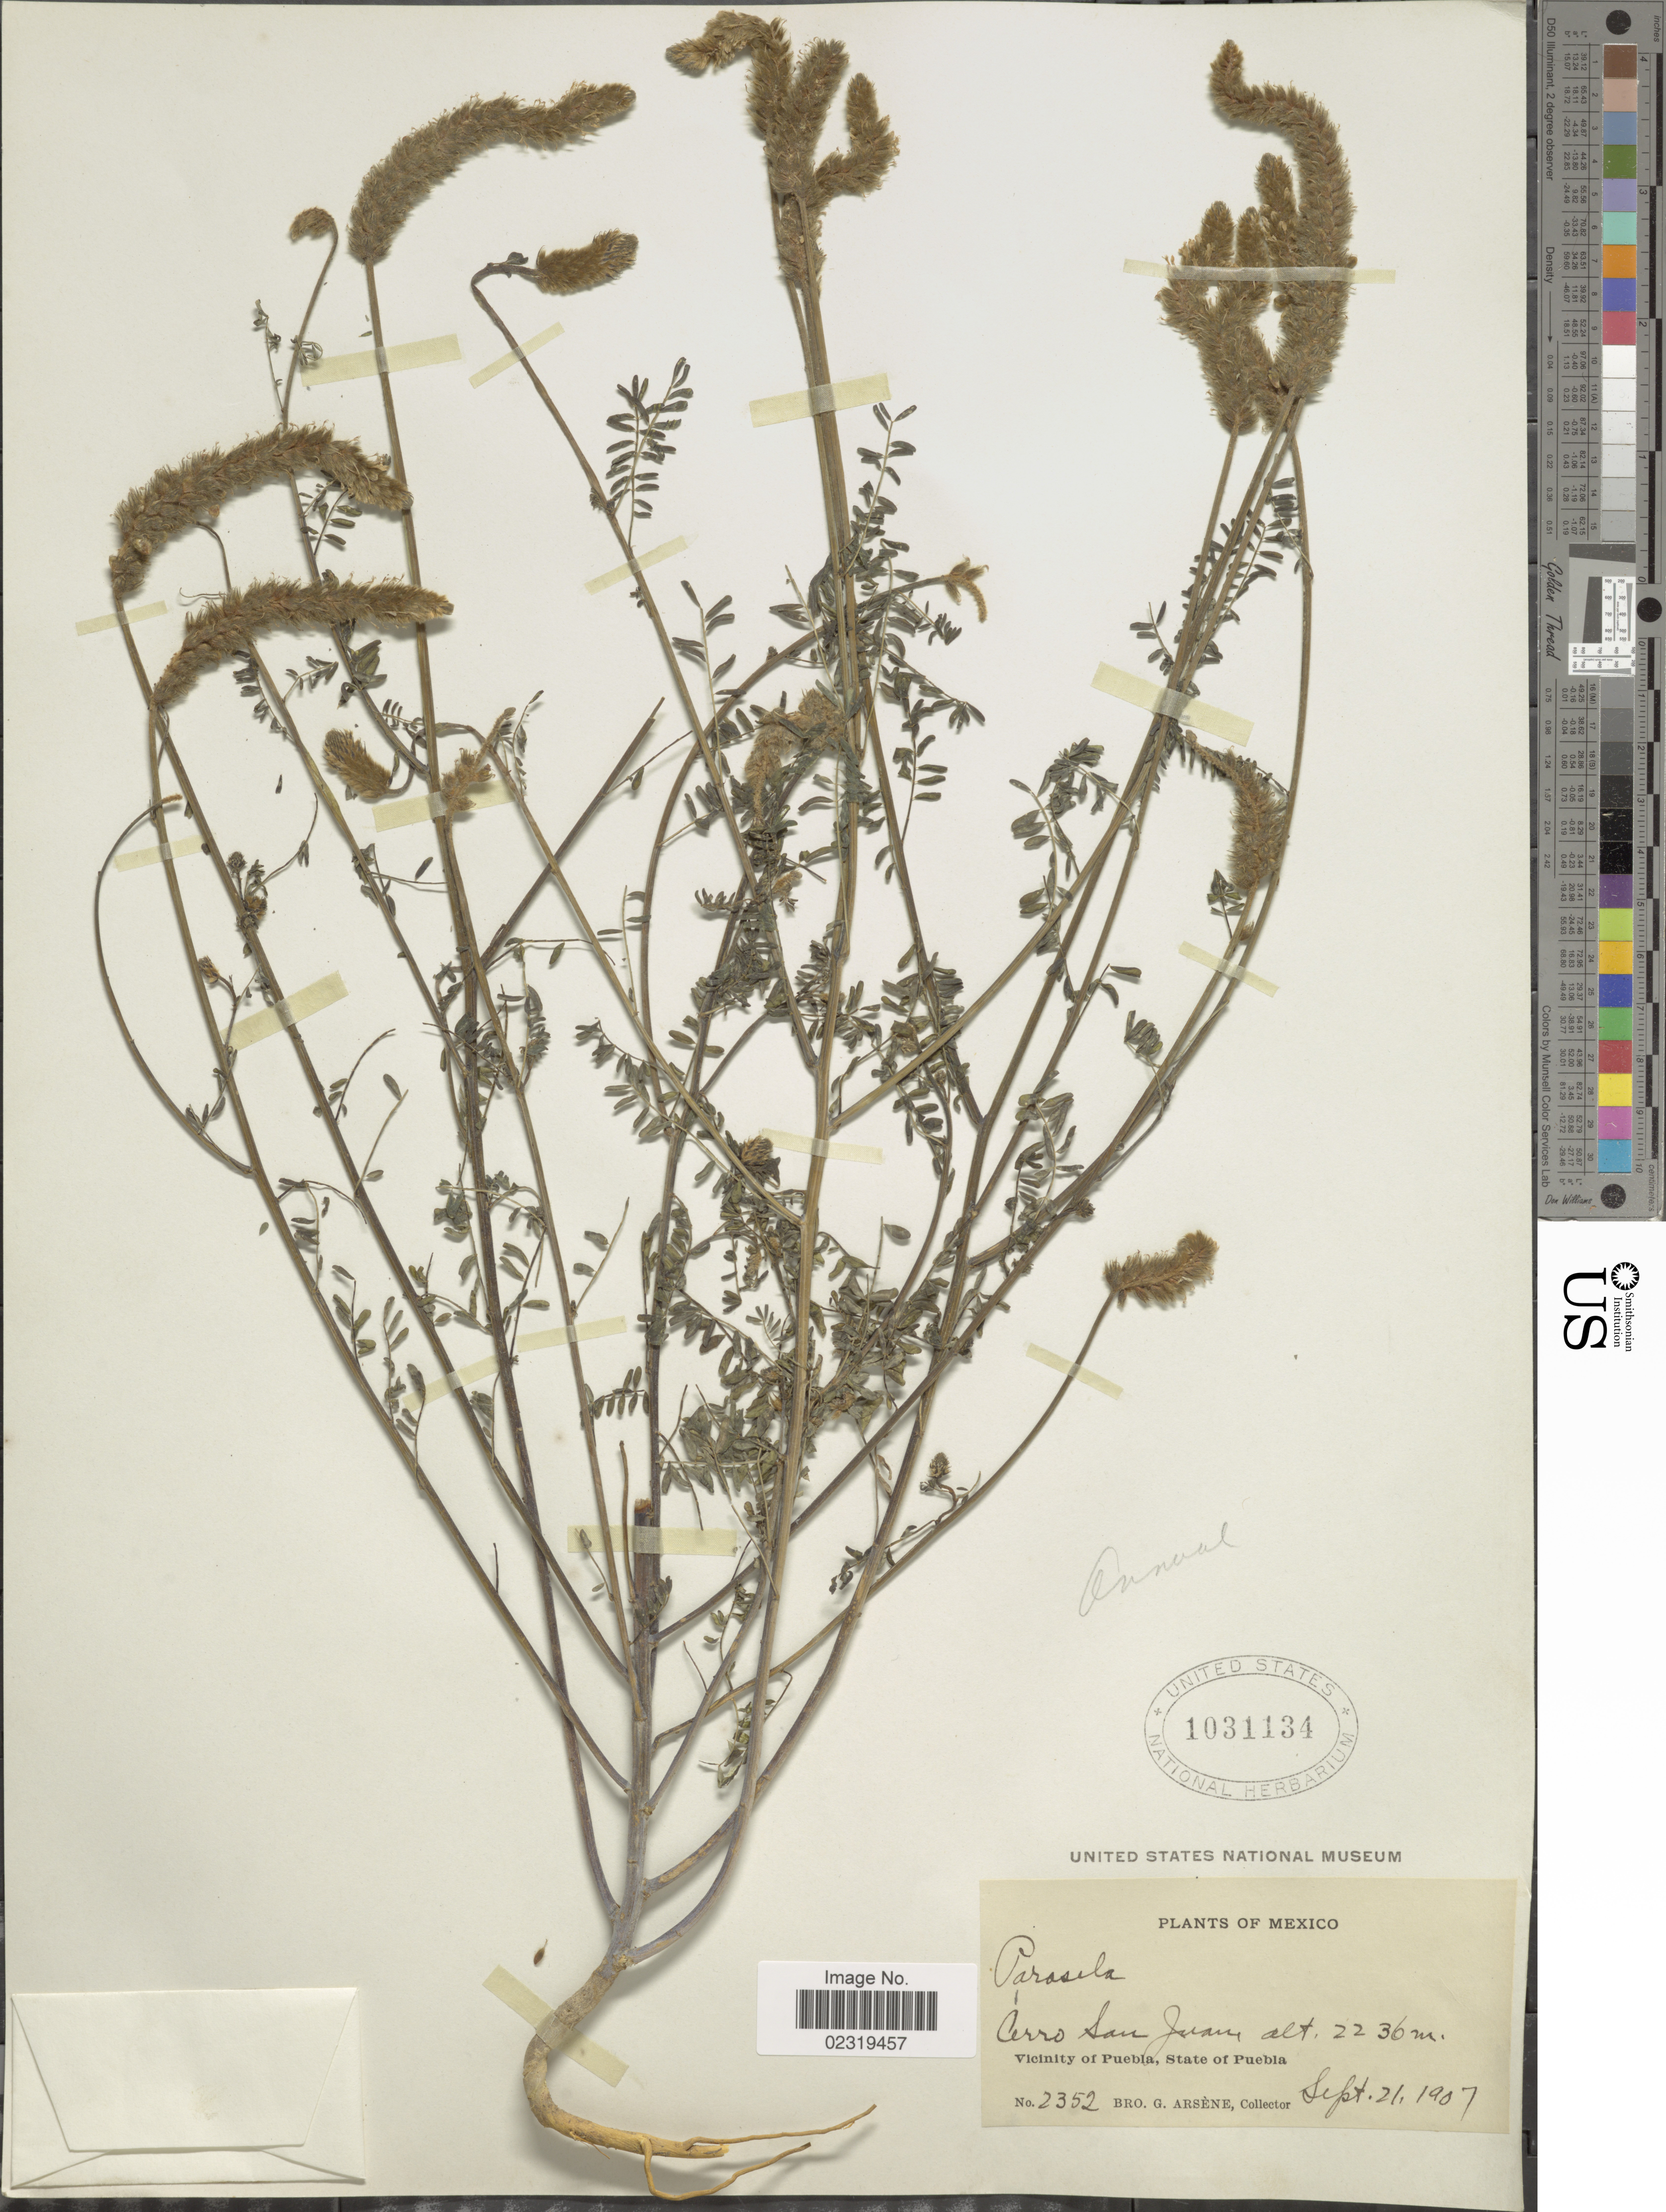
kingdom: Plantae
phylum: Tracheophyta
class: Magnoliopsida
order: Fabales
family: Fabaceae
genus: Dalea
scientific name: Dalea leporina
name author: (Aiton) Bullock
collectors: Bro. G. Arsène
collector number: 2352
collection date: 1907-09-21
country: Mexico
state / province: Puebla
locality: Cerro San Juan, Vicinity of Puebla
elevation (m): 2236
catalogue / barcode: US 1031134